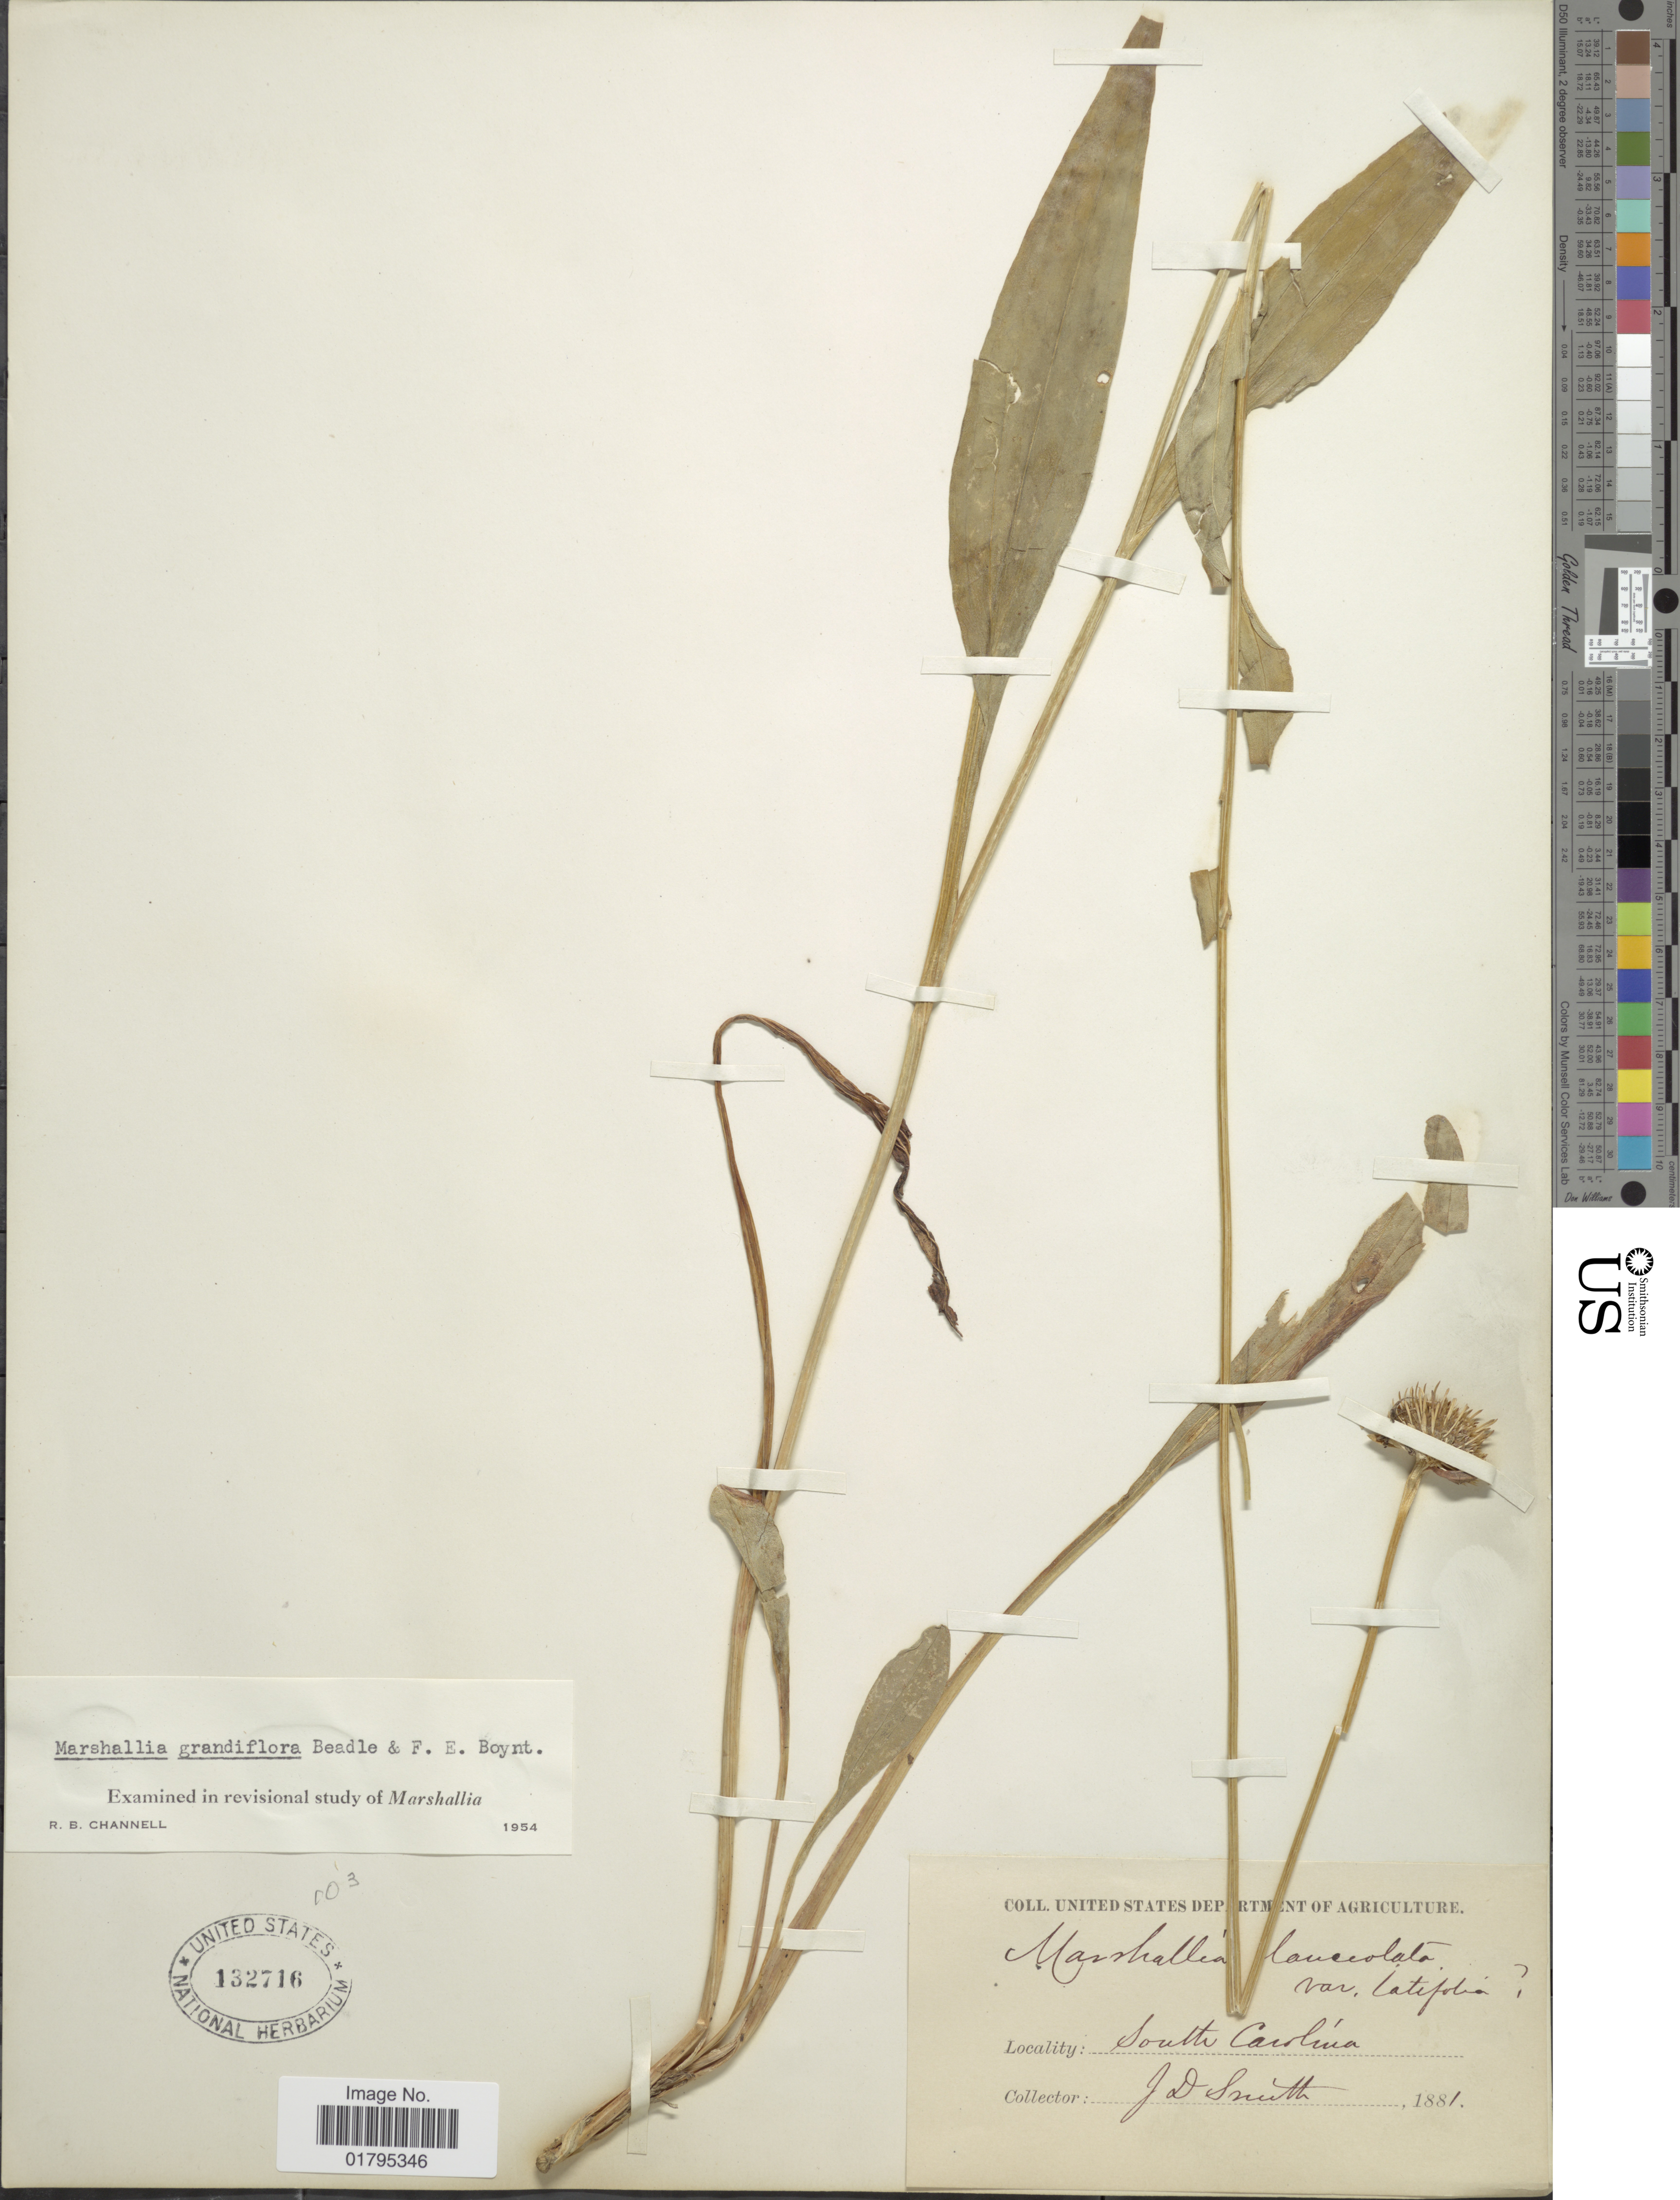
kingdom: Plantae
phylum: Tracheophyta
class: Magnoliopsida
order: Asterales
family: Asteraceae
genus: Marshallia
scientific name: Marshallia grandiflora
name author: Beadle & F.E. Boynton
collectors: J. D. Smith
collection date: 1881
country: United States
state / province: South Carolina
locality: South Carolina.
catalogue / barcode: US 132716